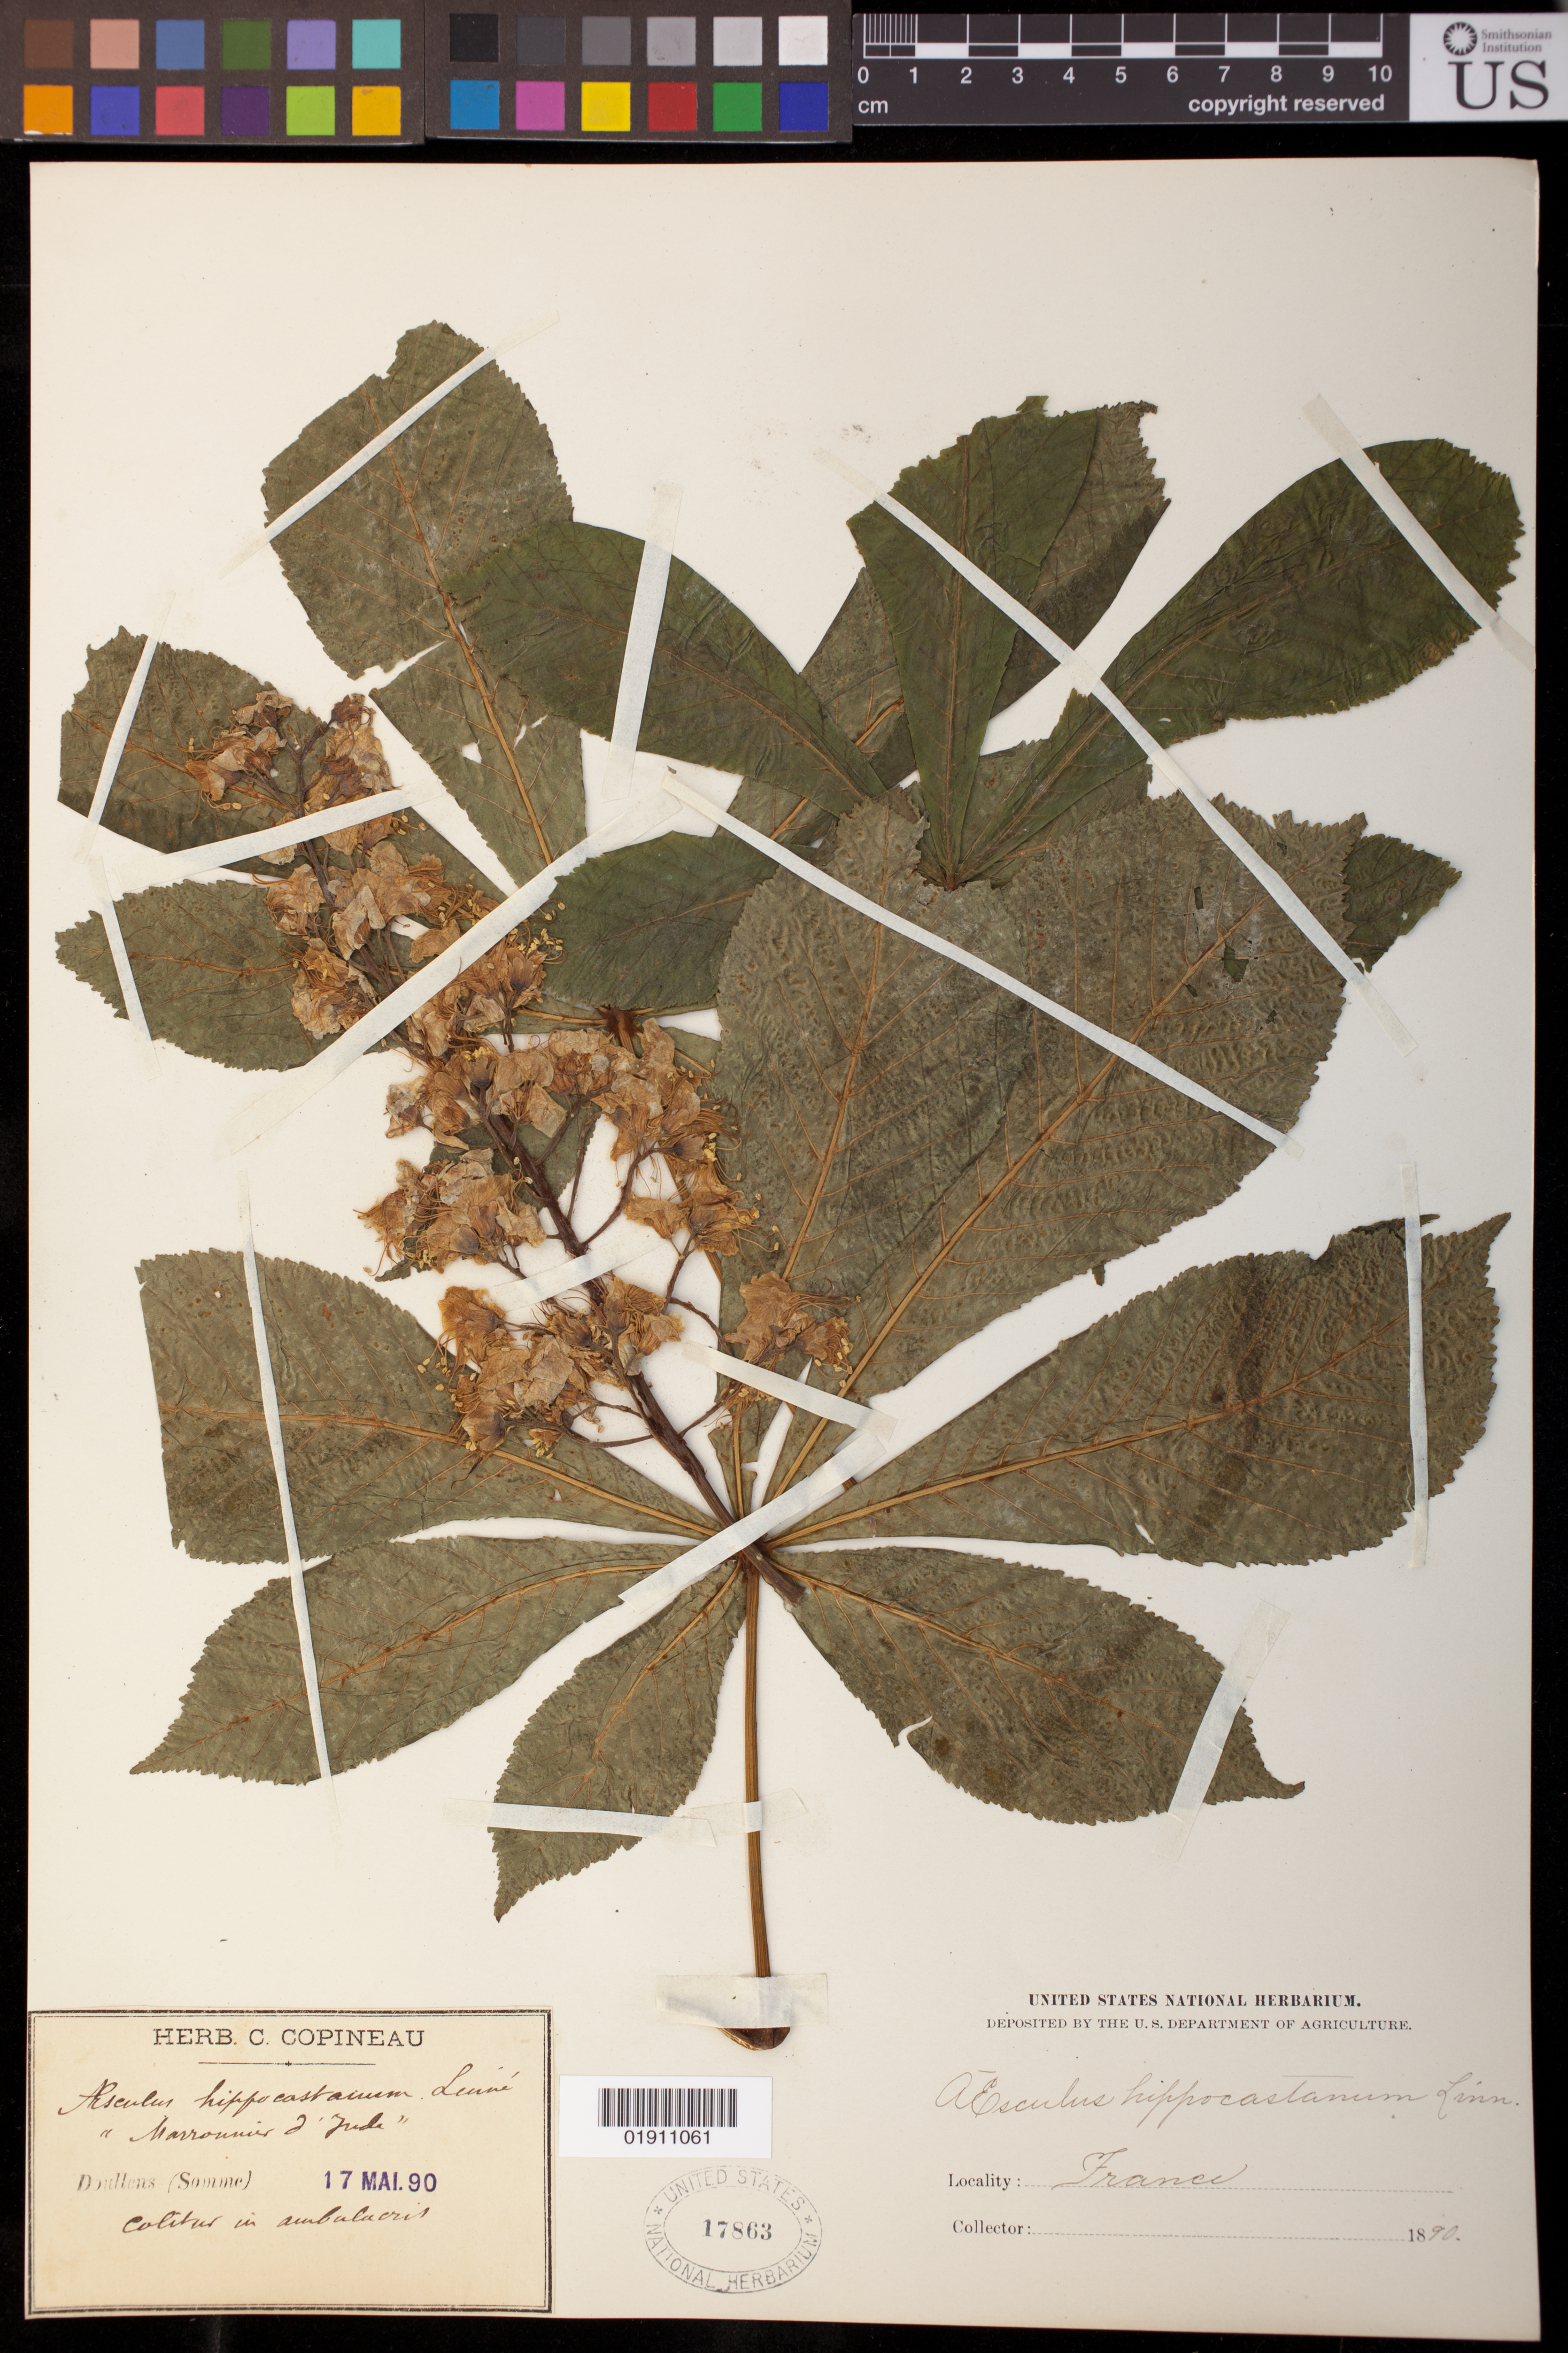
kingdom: Plantae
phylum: Tracheophyta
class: Magnoliopsida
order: Sapindales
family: Sapindaceae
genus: Aesculus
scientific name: Aesculus hippocastanum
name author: L.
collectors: C. Copineau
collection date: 1890-05-17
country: France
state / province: Hauts-de-France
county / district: Somme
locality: Doullens (Somme)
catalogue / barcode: US 17863